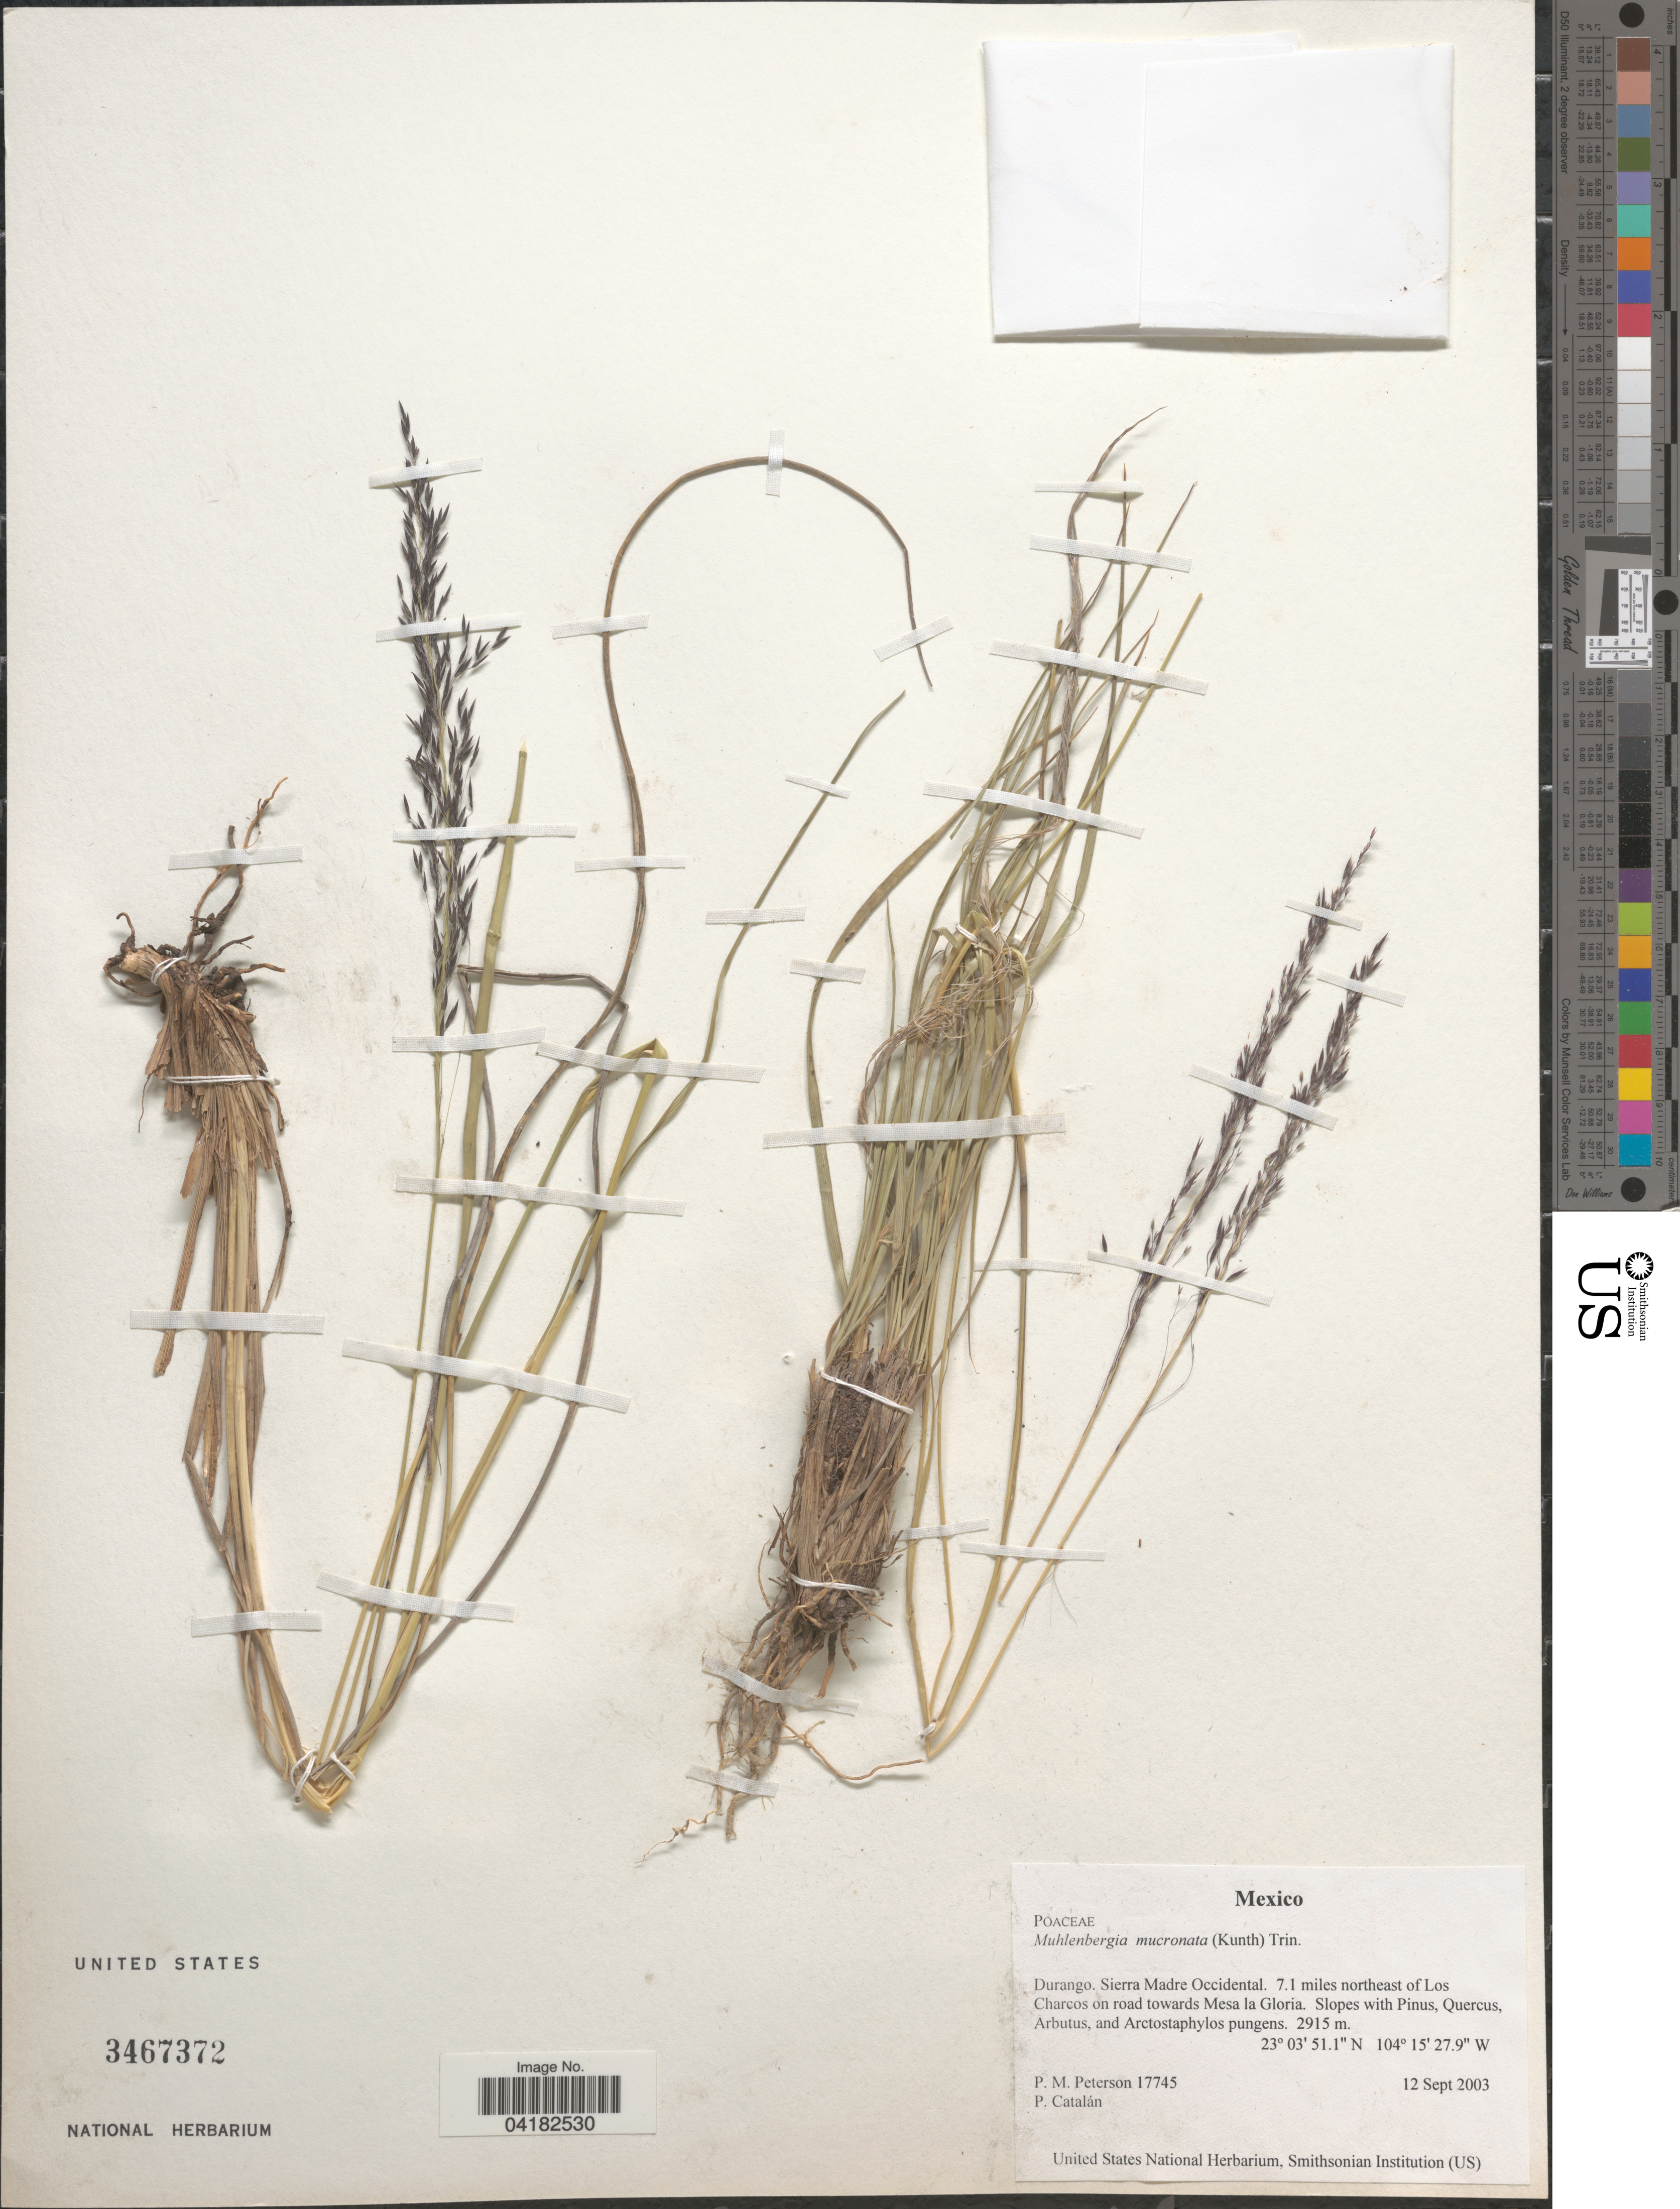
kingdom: Plantae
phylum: Tracheophyta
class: Liliopsida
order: Poales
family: Poaceae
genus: Muhlenbergia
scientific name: Muhlenbergia mucronata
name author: (Kunth) Trin.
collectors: P. M. Peterson & P. Catalán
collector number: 17745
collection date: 2003-09-12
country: Mexico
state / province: Durango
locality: Sierra Madre Occidental. 7.1 miles northeast of Los Charcos on road towards Mesa la Gloria.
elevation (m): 2915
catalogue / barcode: US 3467372